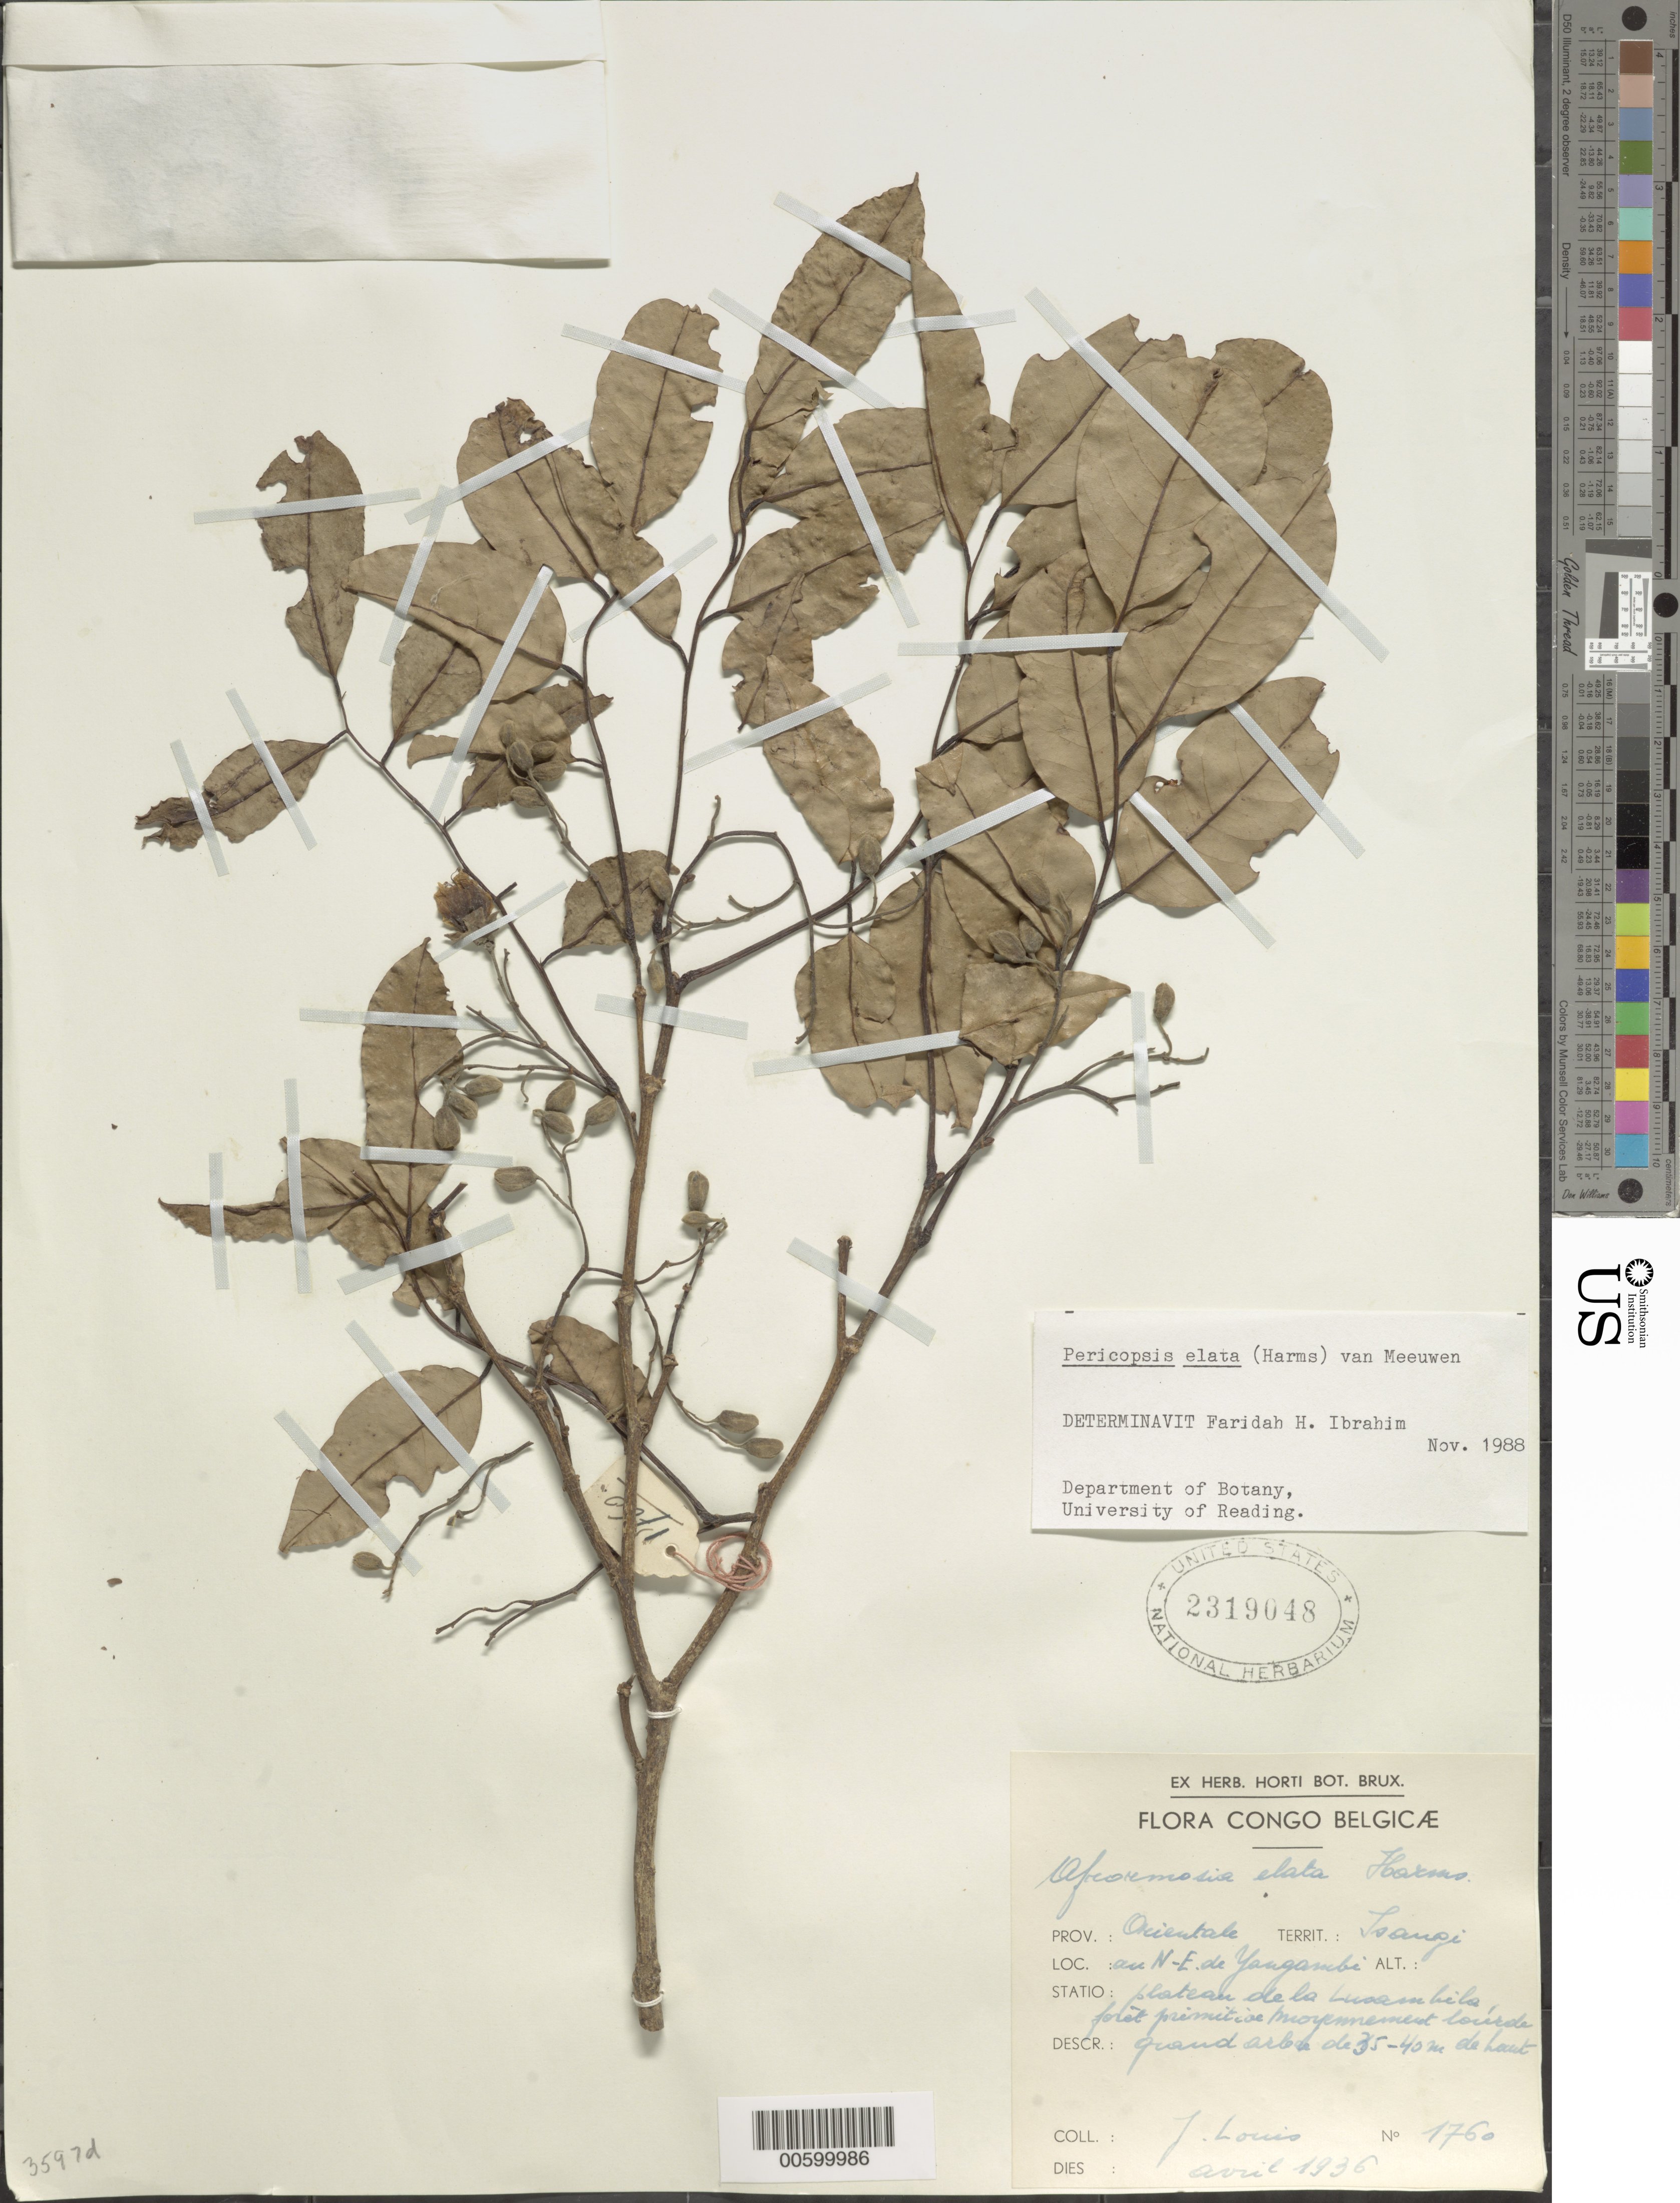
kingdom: Plantae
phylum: Tracheophyta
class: Magnoliopsida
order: Fabales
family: Fabaceae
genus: Pericopsis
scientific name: Pericopsis elata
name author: Harms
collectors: J. Louis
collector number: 1760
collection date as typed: Apr 1936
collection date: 1936-04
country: Congo, Democratic Republic of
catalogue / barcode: US 2319048